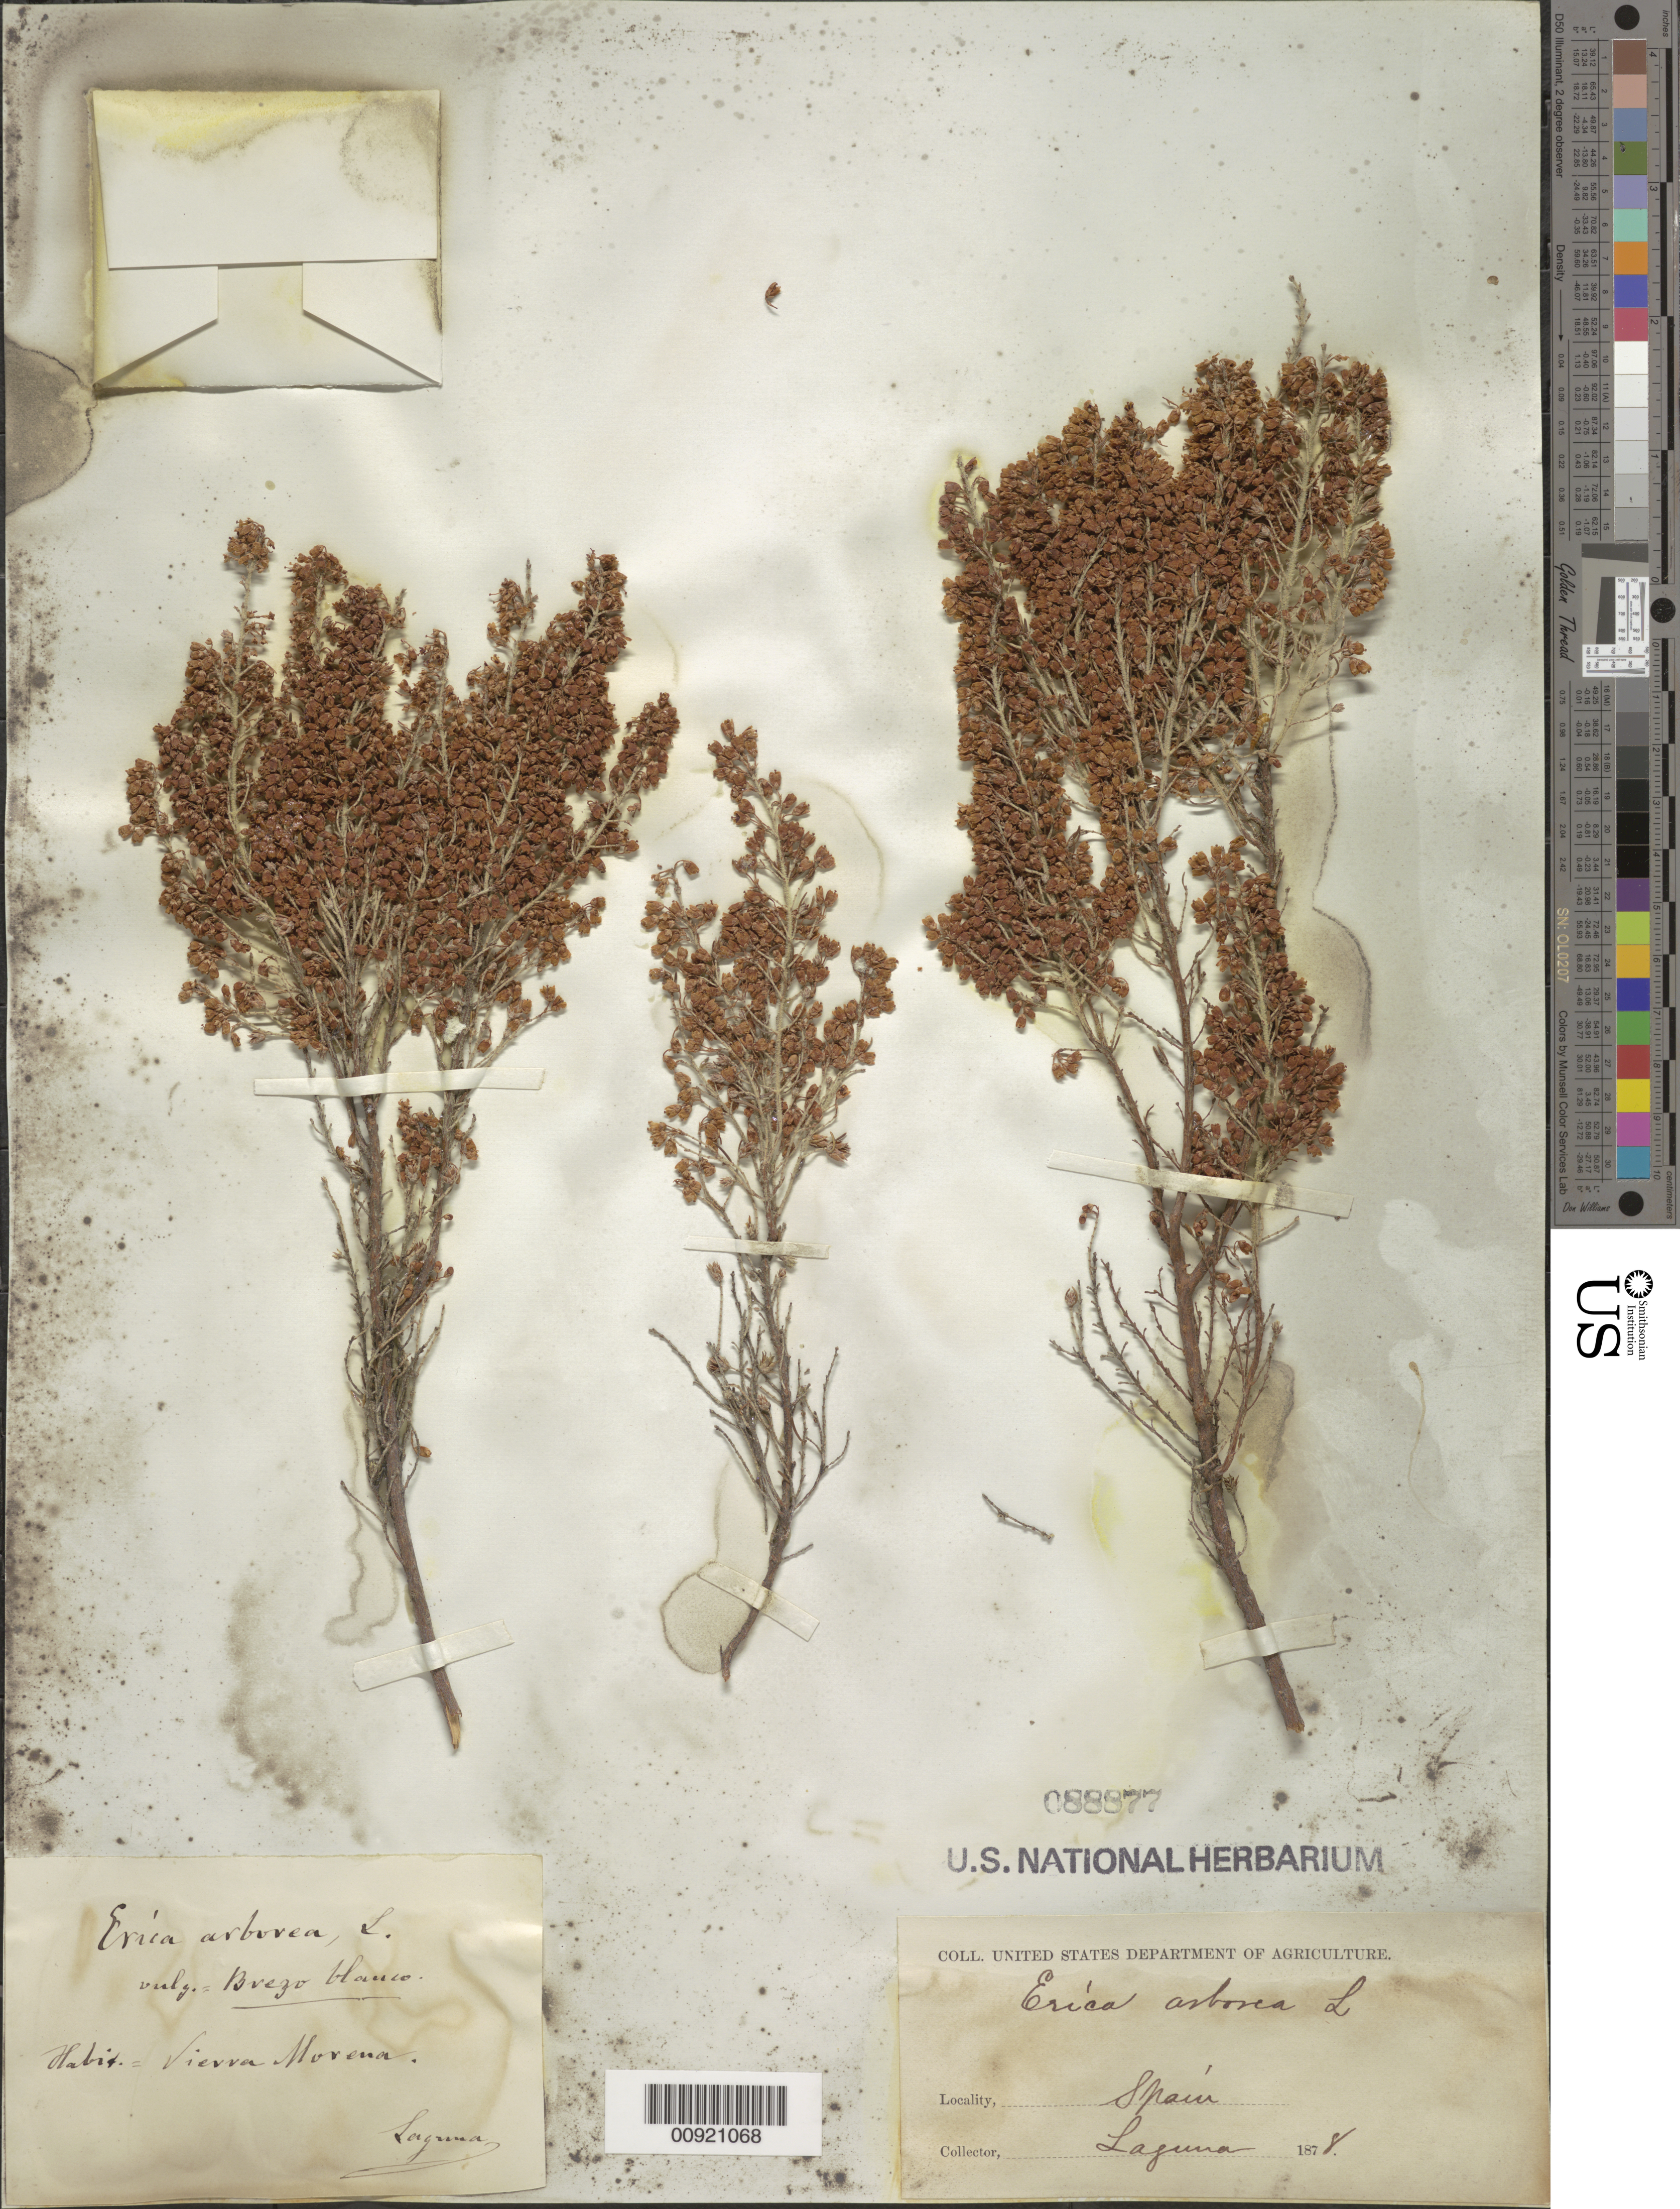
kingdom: Plantae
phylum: Tracheophyta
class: Magnoliopsida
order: Ericales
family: Ericaceae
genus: Erica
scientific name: Erica arborea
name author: L.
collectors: -. Laguna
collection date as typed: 1878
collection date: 1878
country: Spain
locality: Sierra Morena.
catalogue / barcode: US 88877